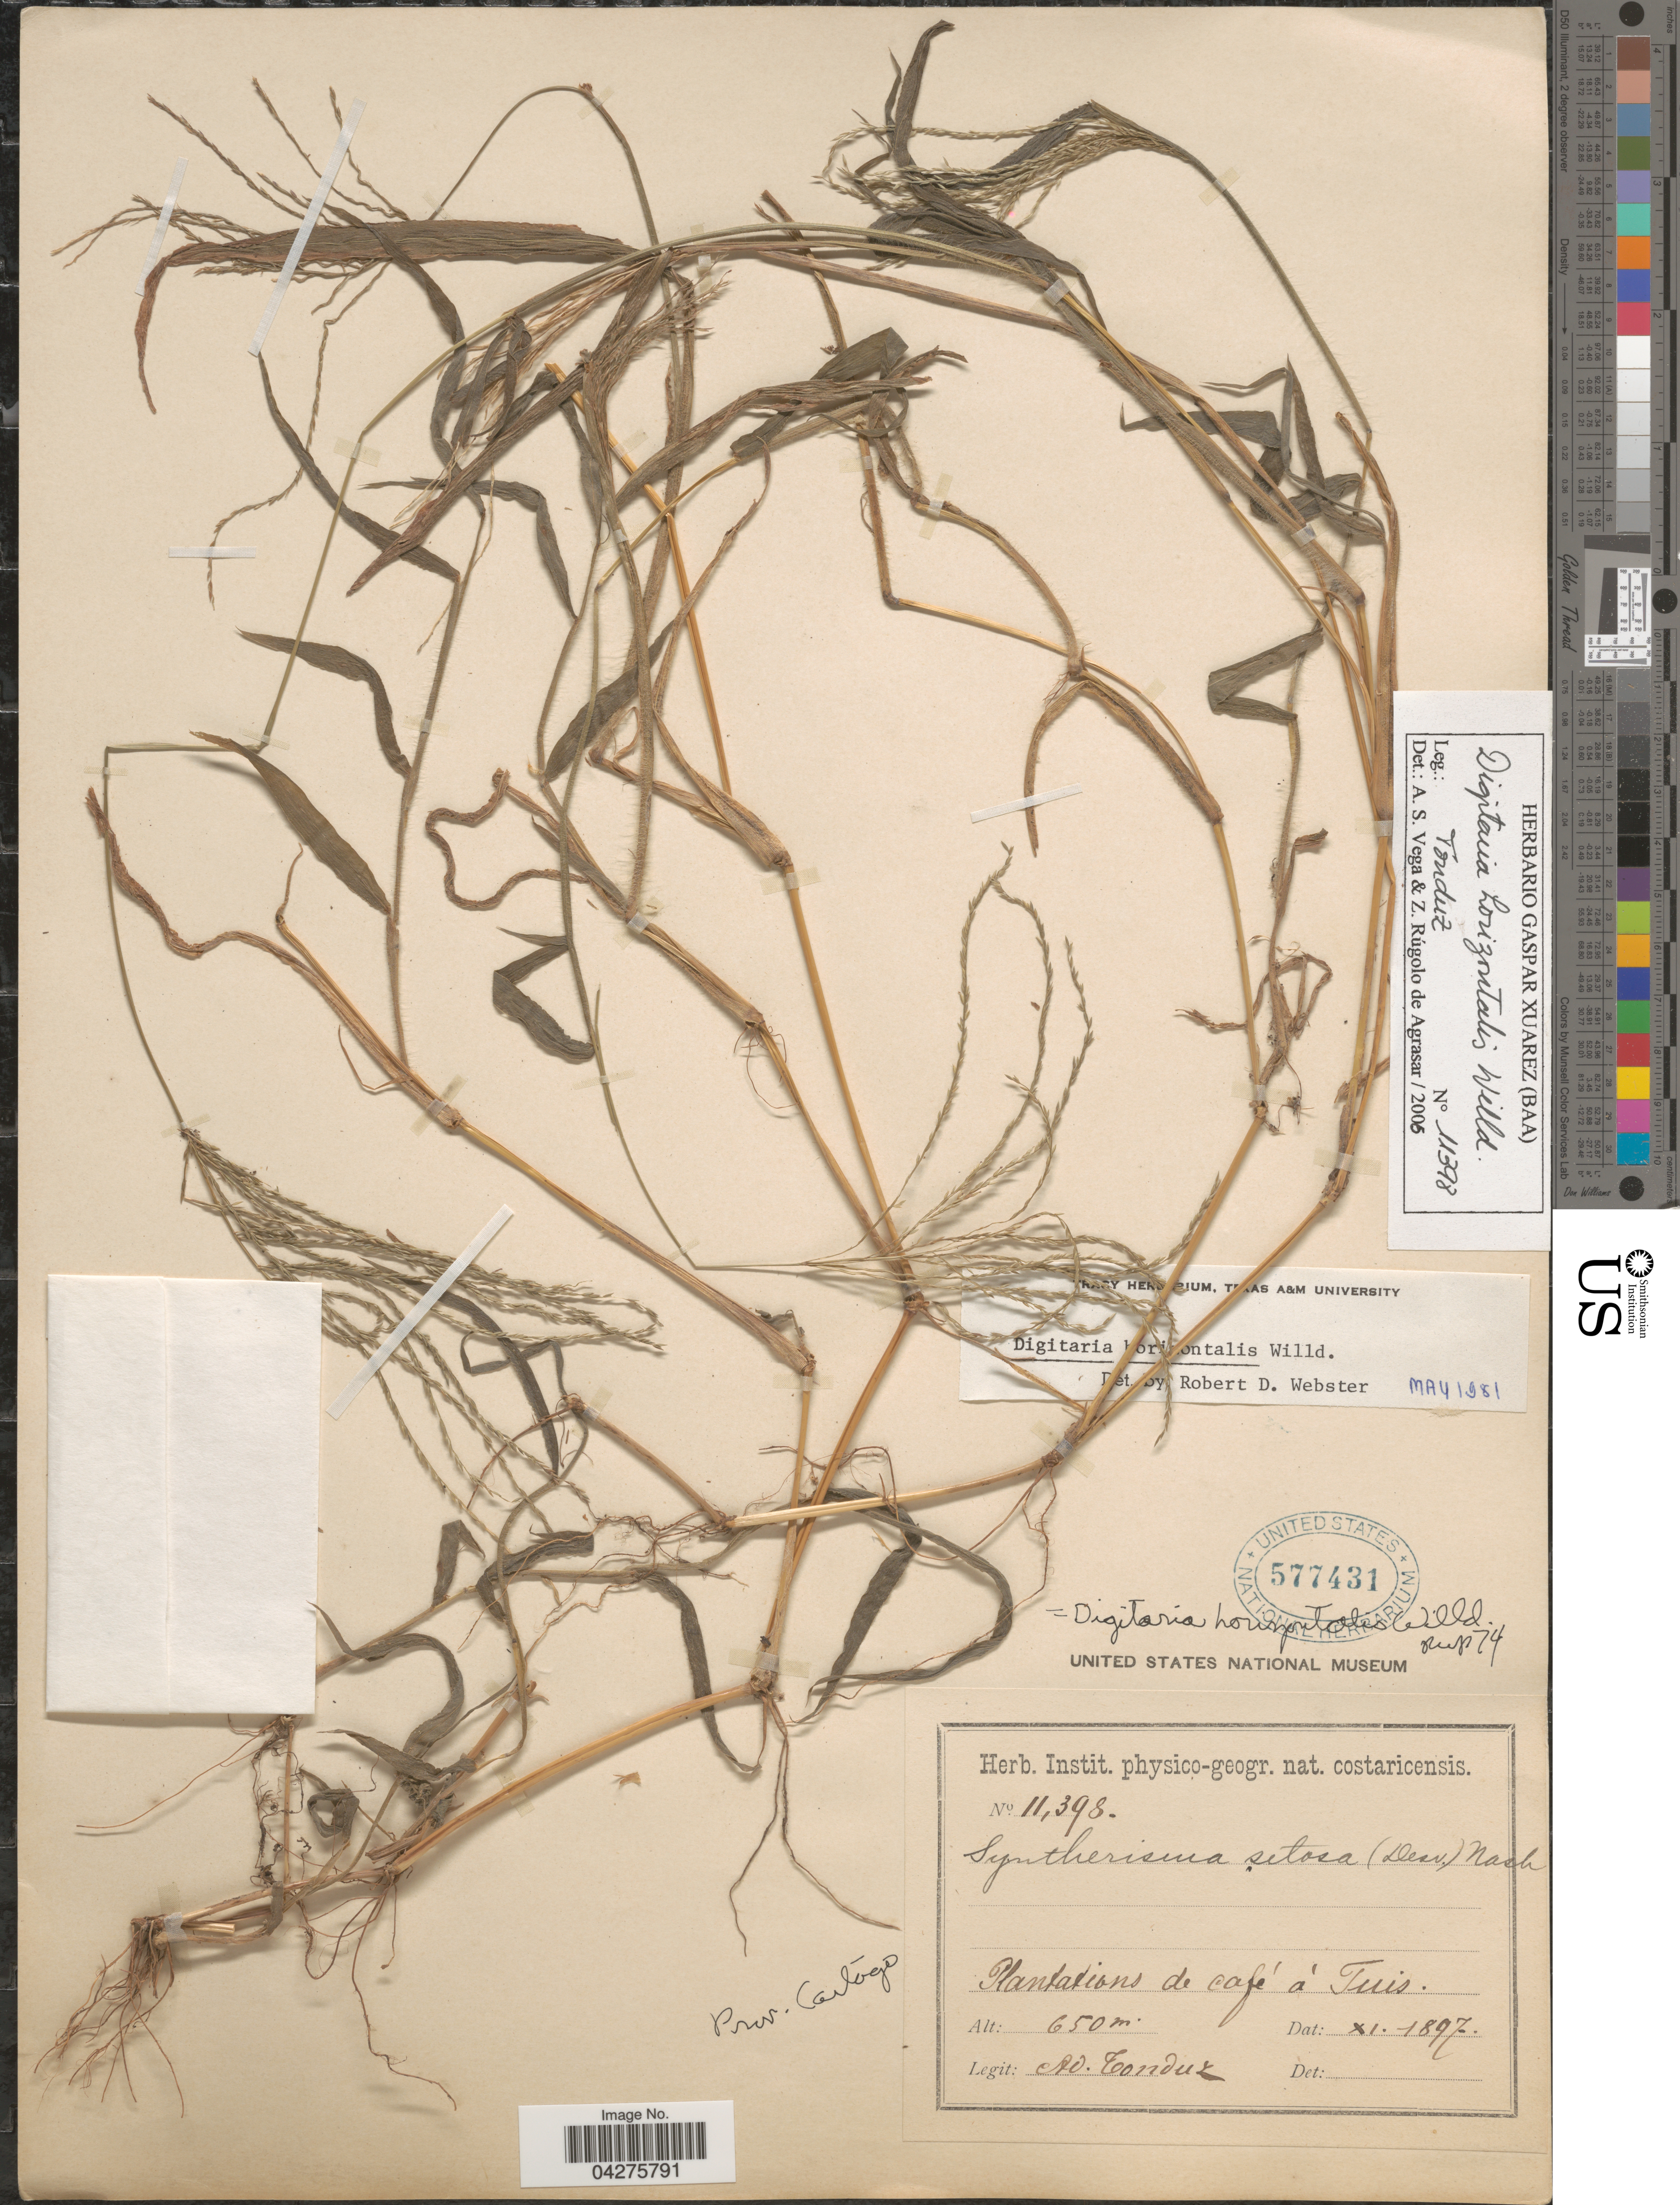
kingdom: Plantae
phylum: Tracheophyta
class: Liliopsida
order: Poales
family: Poaceae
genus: Digitaria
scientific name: Digitaria horizontalis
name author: Willd.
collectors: A. Tonduz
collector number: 11398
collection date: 1897-11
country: Costa Rica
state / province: Cartago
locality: Plantations de café á Tuis.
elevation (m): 650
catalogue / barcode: US 577431